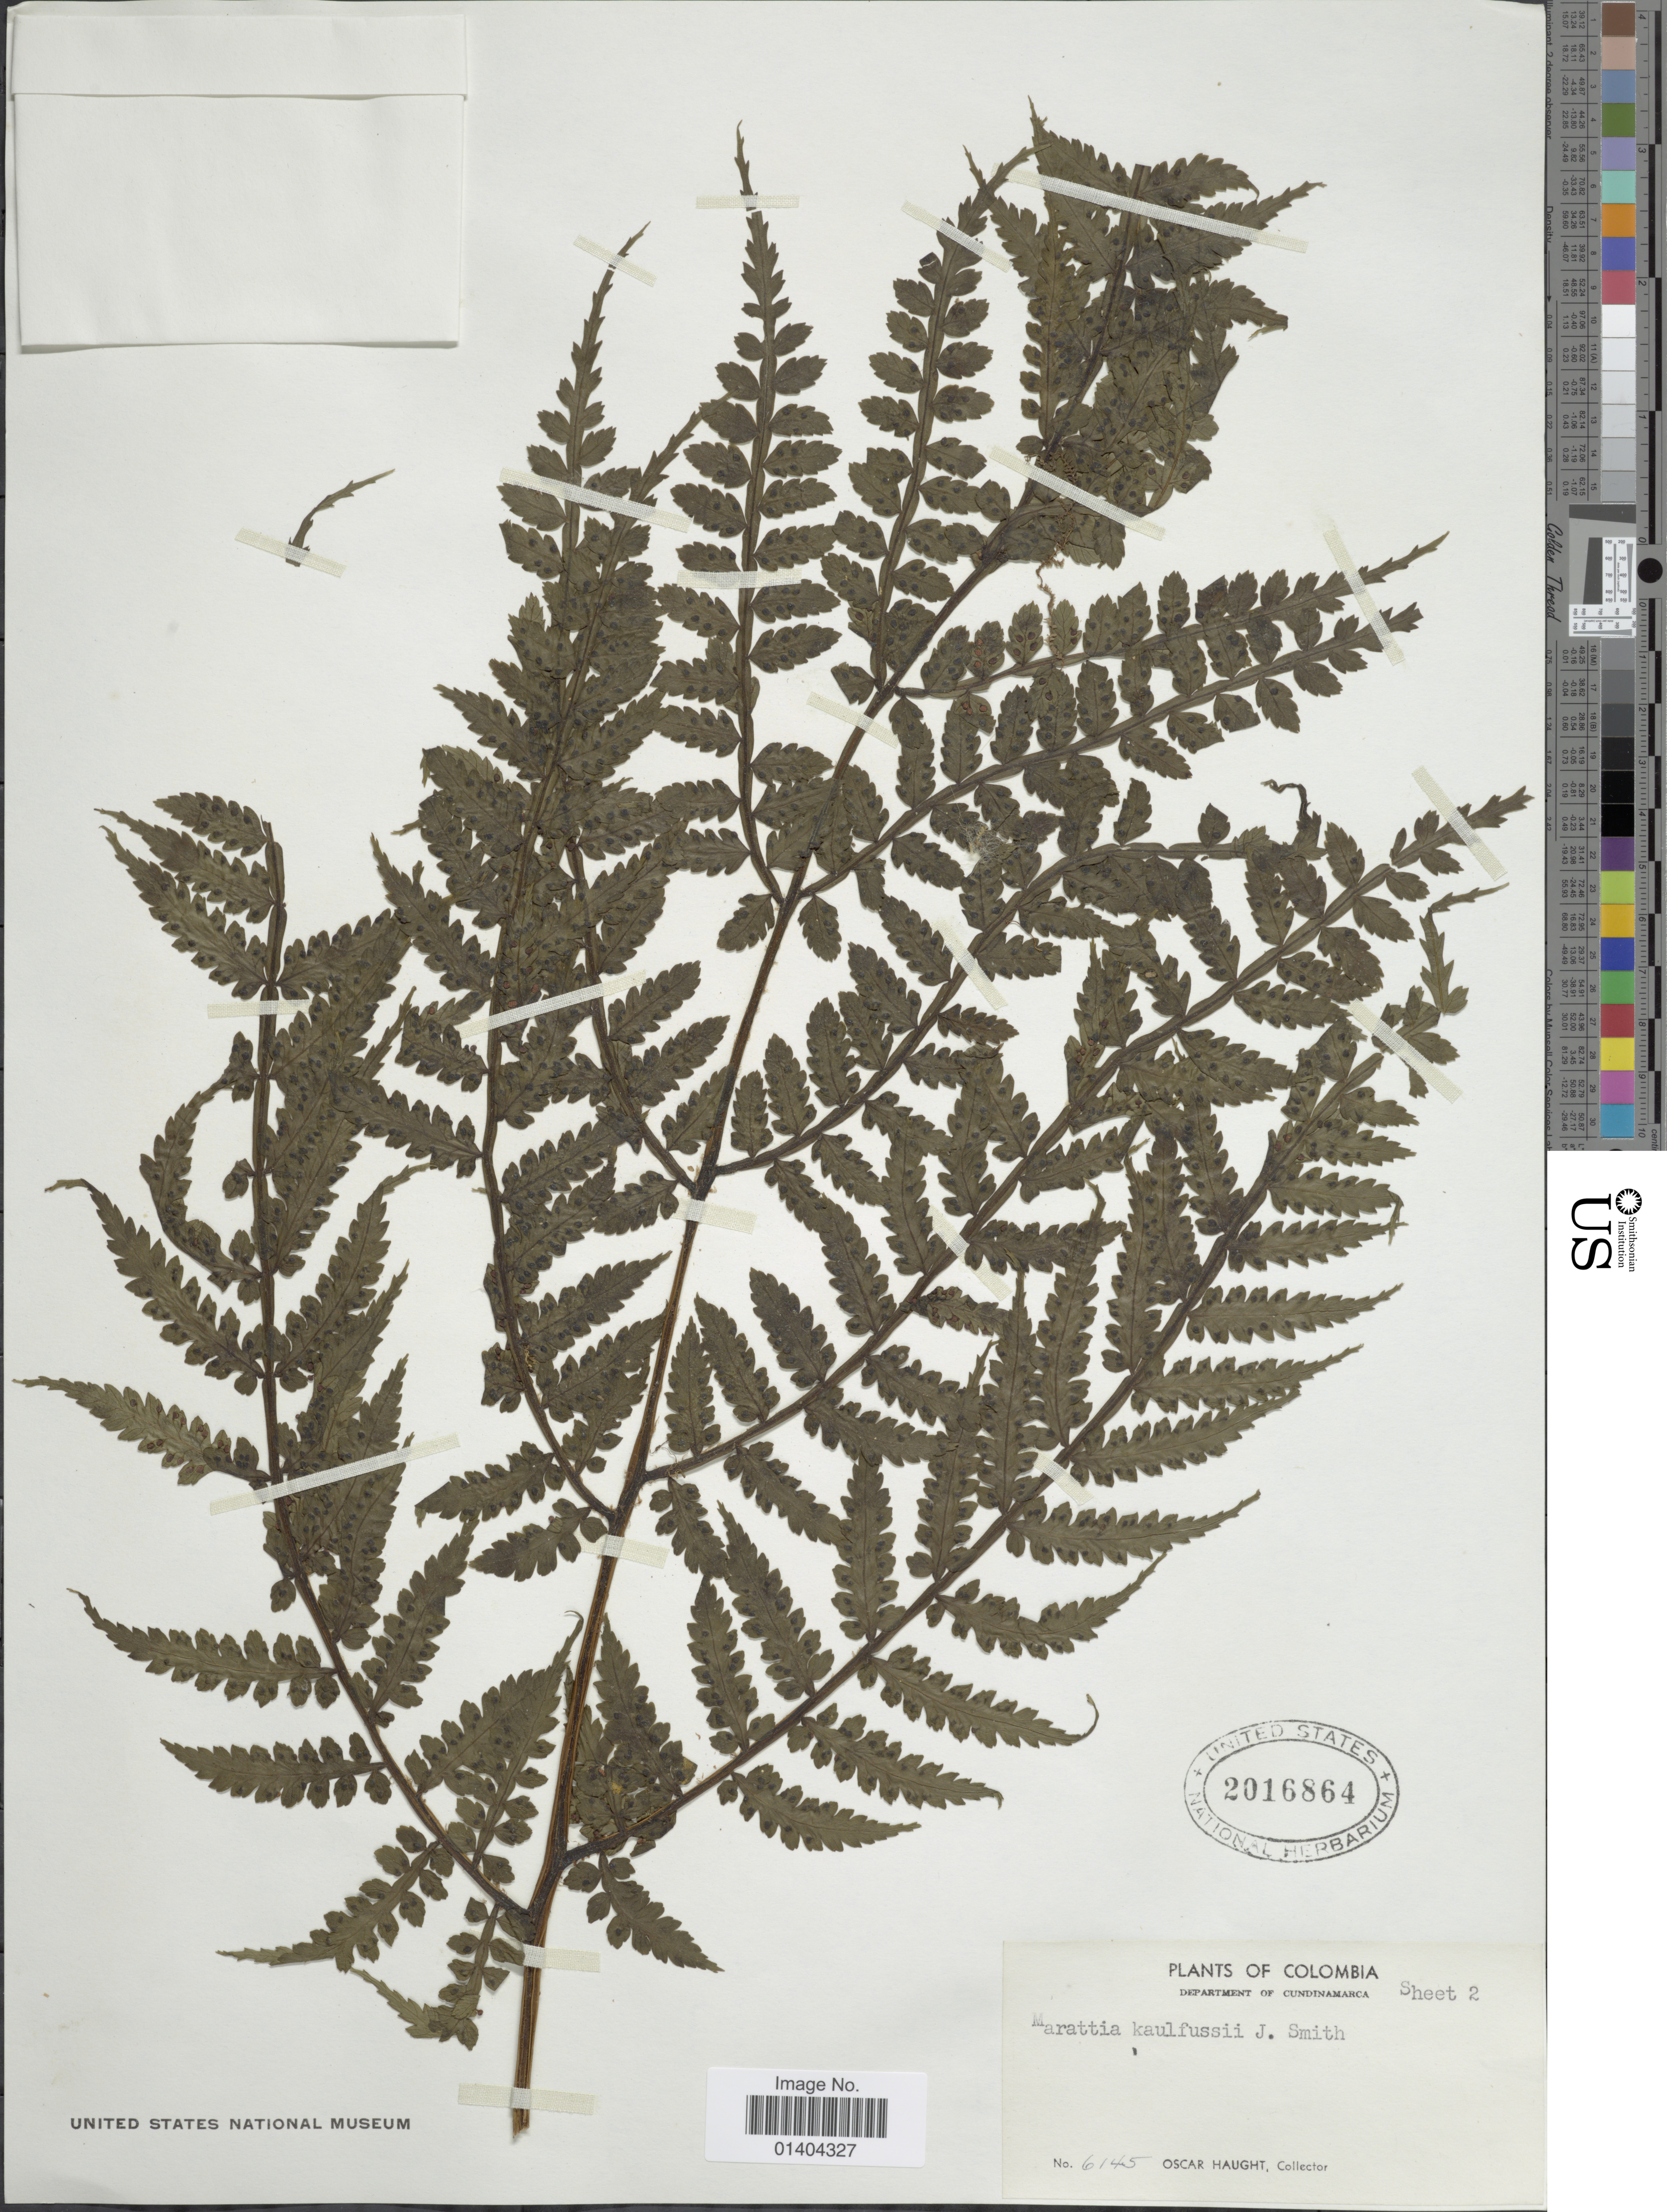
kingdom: Plantae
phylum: Tracheophyta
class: Polypodiopsida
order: Marattiales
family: Marattiaceae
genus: Marattia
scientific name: Marattia laevis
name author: Sm.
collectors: O. L. Haught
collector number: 6145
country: Colombia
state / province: Cundinamarca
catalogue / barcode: US 2016864